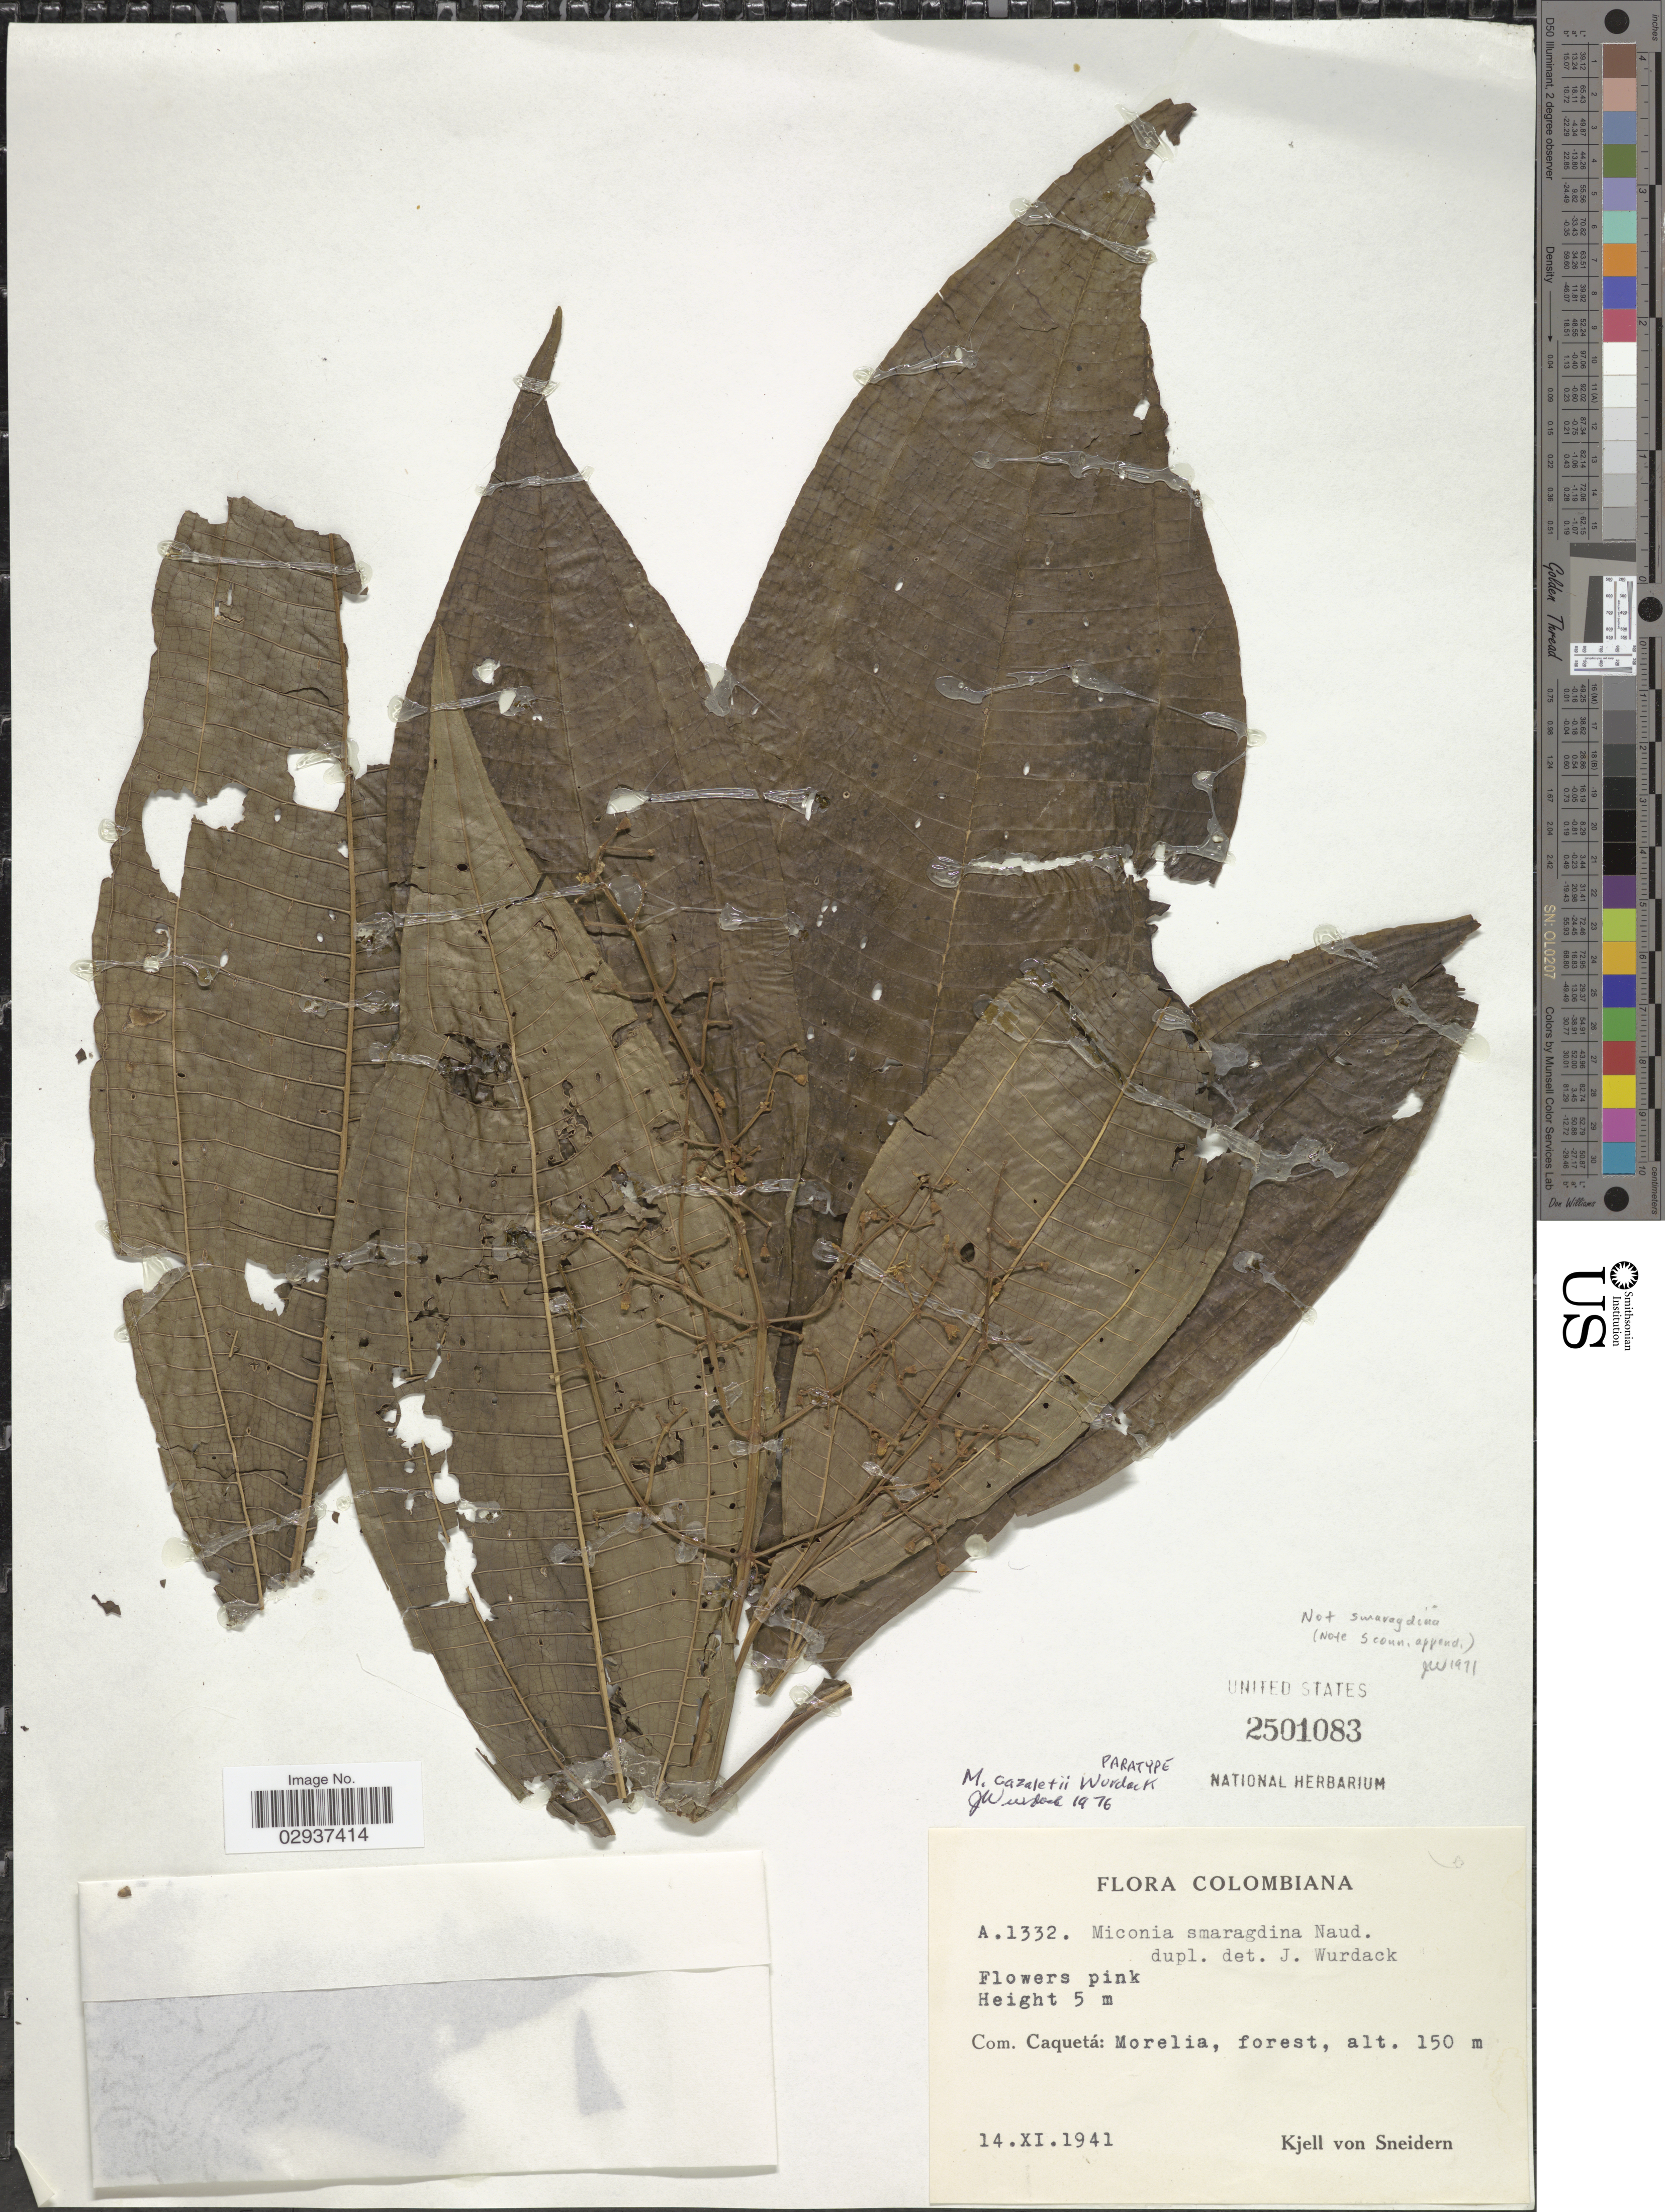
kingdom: Plantae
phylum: Tracheophyta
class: Magnoliopsida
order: Myrtales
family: Melastomataceae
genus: Miconia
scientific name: Miconia cazaletii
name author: Wurdack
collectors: K. von Sneidern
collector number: A. 1332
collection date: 1941-11-14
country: Colombia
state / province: Caquetá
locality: Com. Caquetá: Morelia.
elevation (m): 150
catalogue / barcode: US 2501083